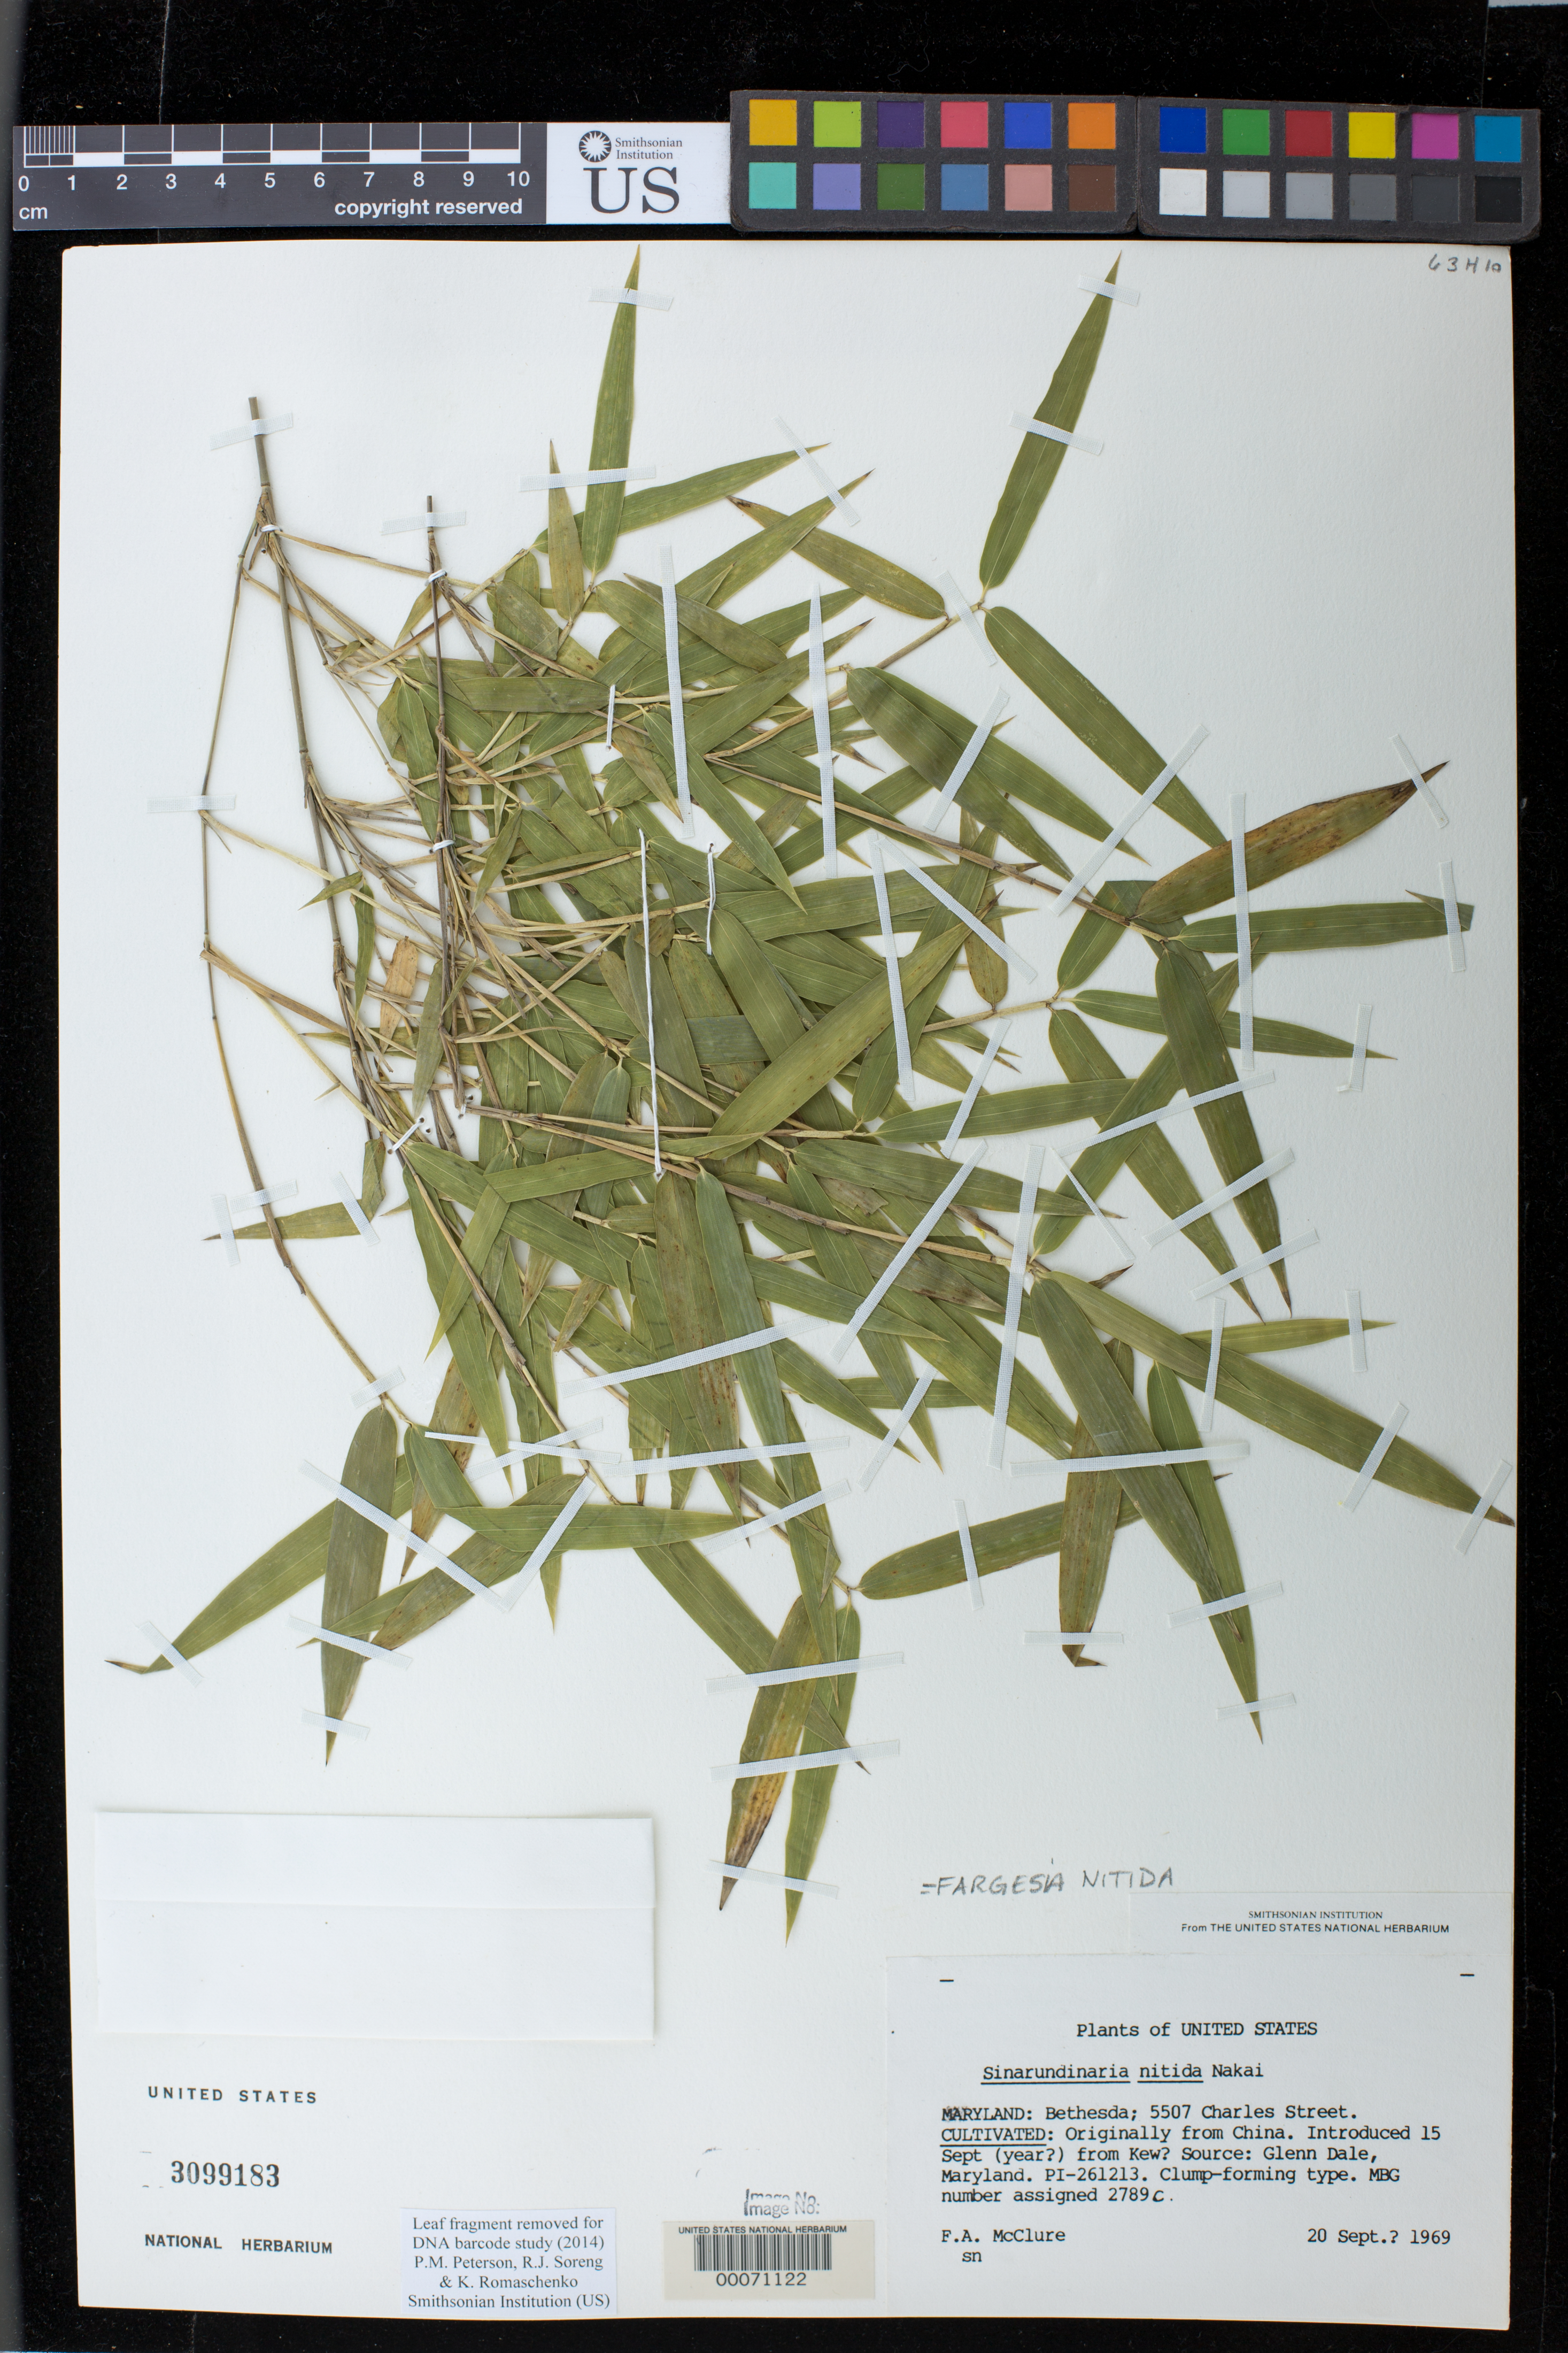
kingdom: Plantae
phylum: Tracheophyta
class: Liliopsida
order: Poales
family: Poaceae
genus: Fargesia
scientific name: Fargesia nitida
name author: (Mitford ex Stapf) Keng f. ex T.P. Yi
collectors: F. A. McClure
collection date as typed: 20 Sep 1969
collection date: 1969-09-20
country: United States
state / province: Maryland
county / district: Montgomery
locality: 5507 Charles Street, Bethesda (McClure's garden)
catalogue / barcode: US 3099183